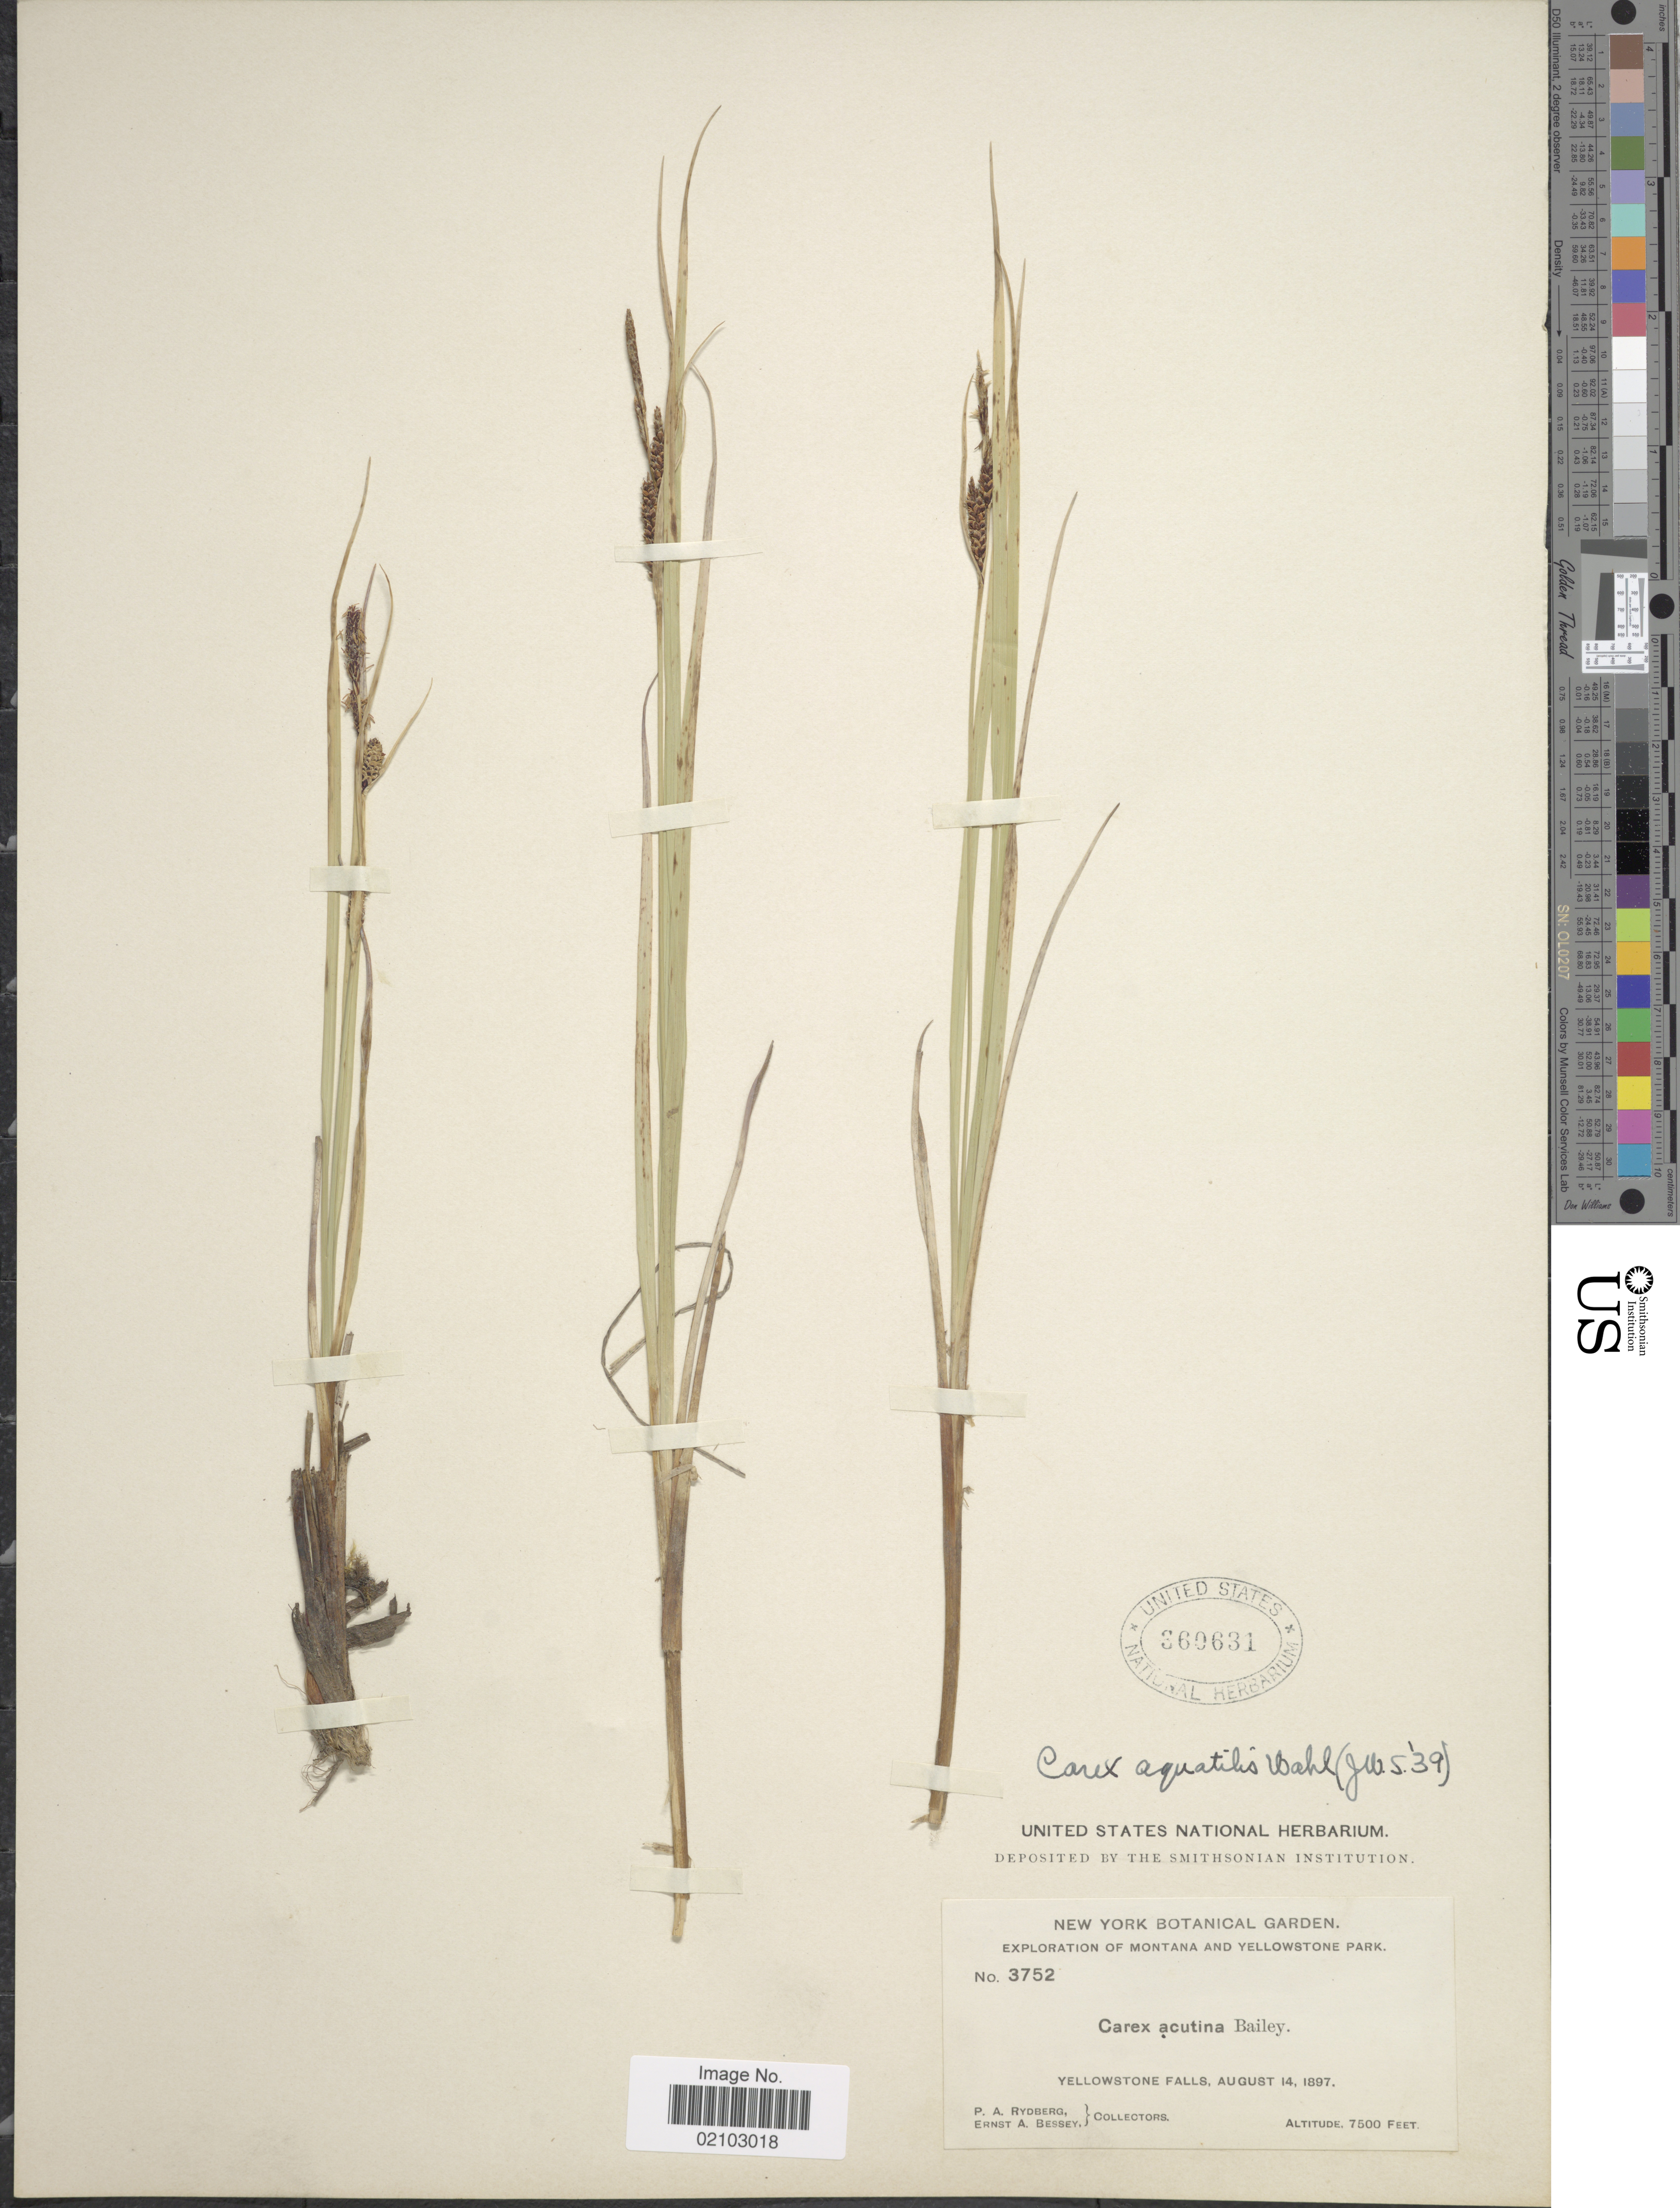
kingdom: Plantae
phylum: Tracheophyta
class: Liliopsida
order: Poales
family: Cyperaceae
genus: Carex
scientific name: Carex aquatilis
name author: Wahlenb.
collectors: P. A. Rydberg & E. A. Bessey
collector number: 3752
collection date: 1897-08-14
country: United States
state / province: Wyoming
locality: Montana and Yellowstone Park, Yellowstone Falls.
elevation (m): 2286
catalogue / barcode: US 360631